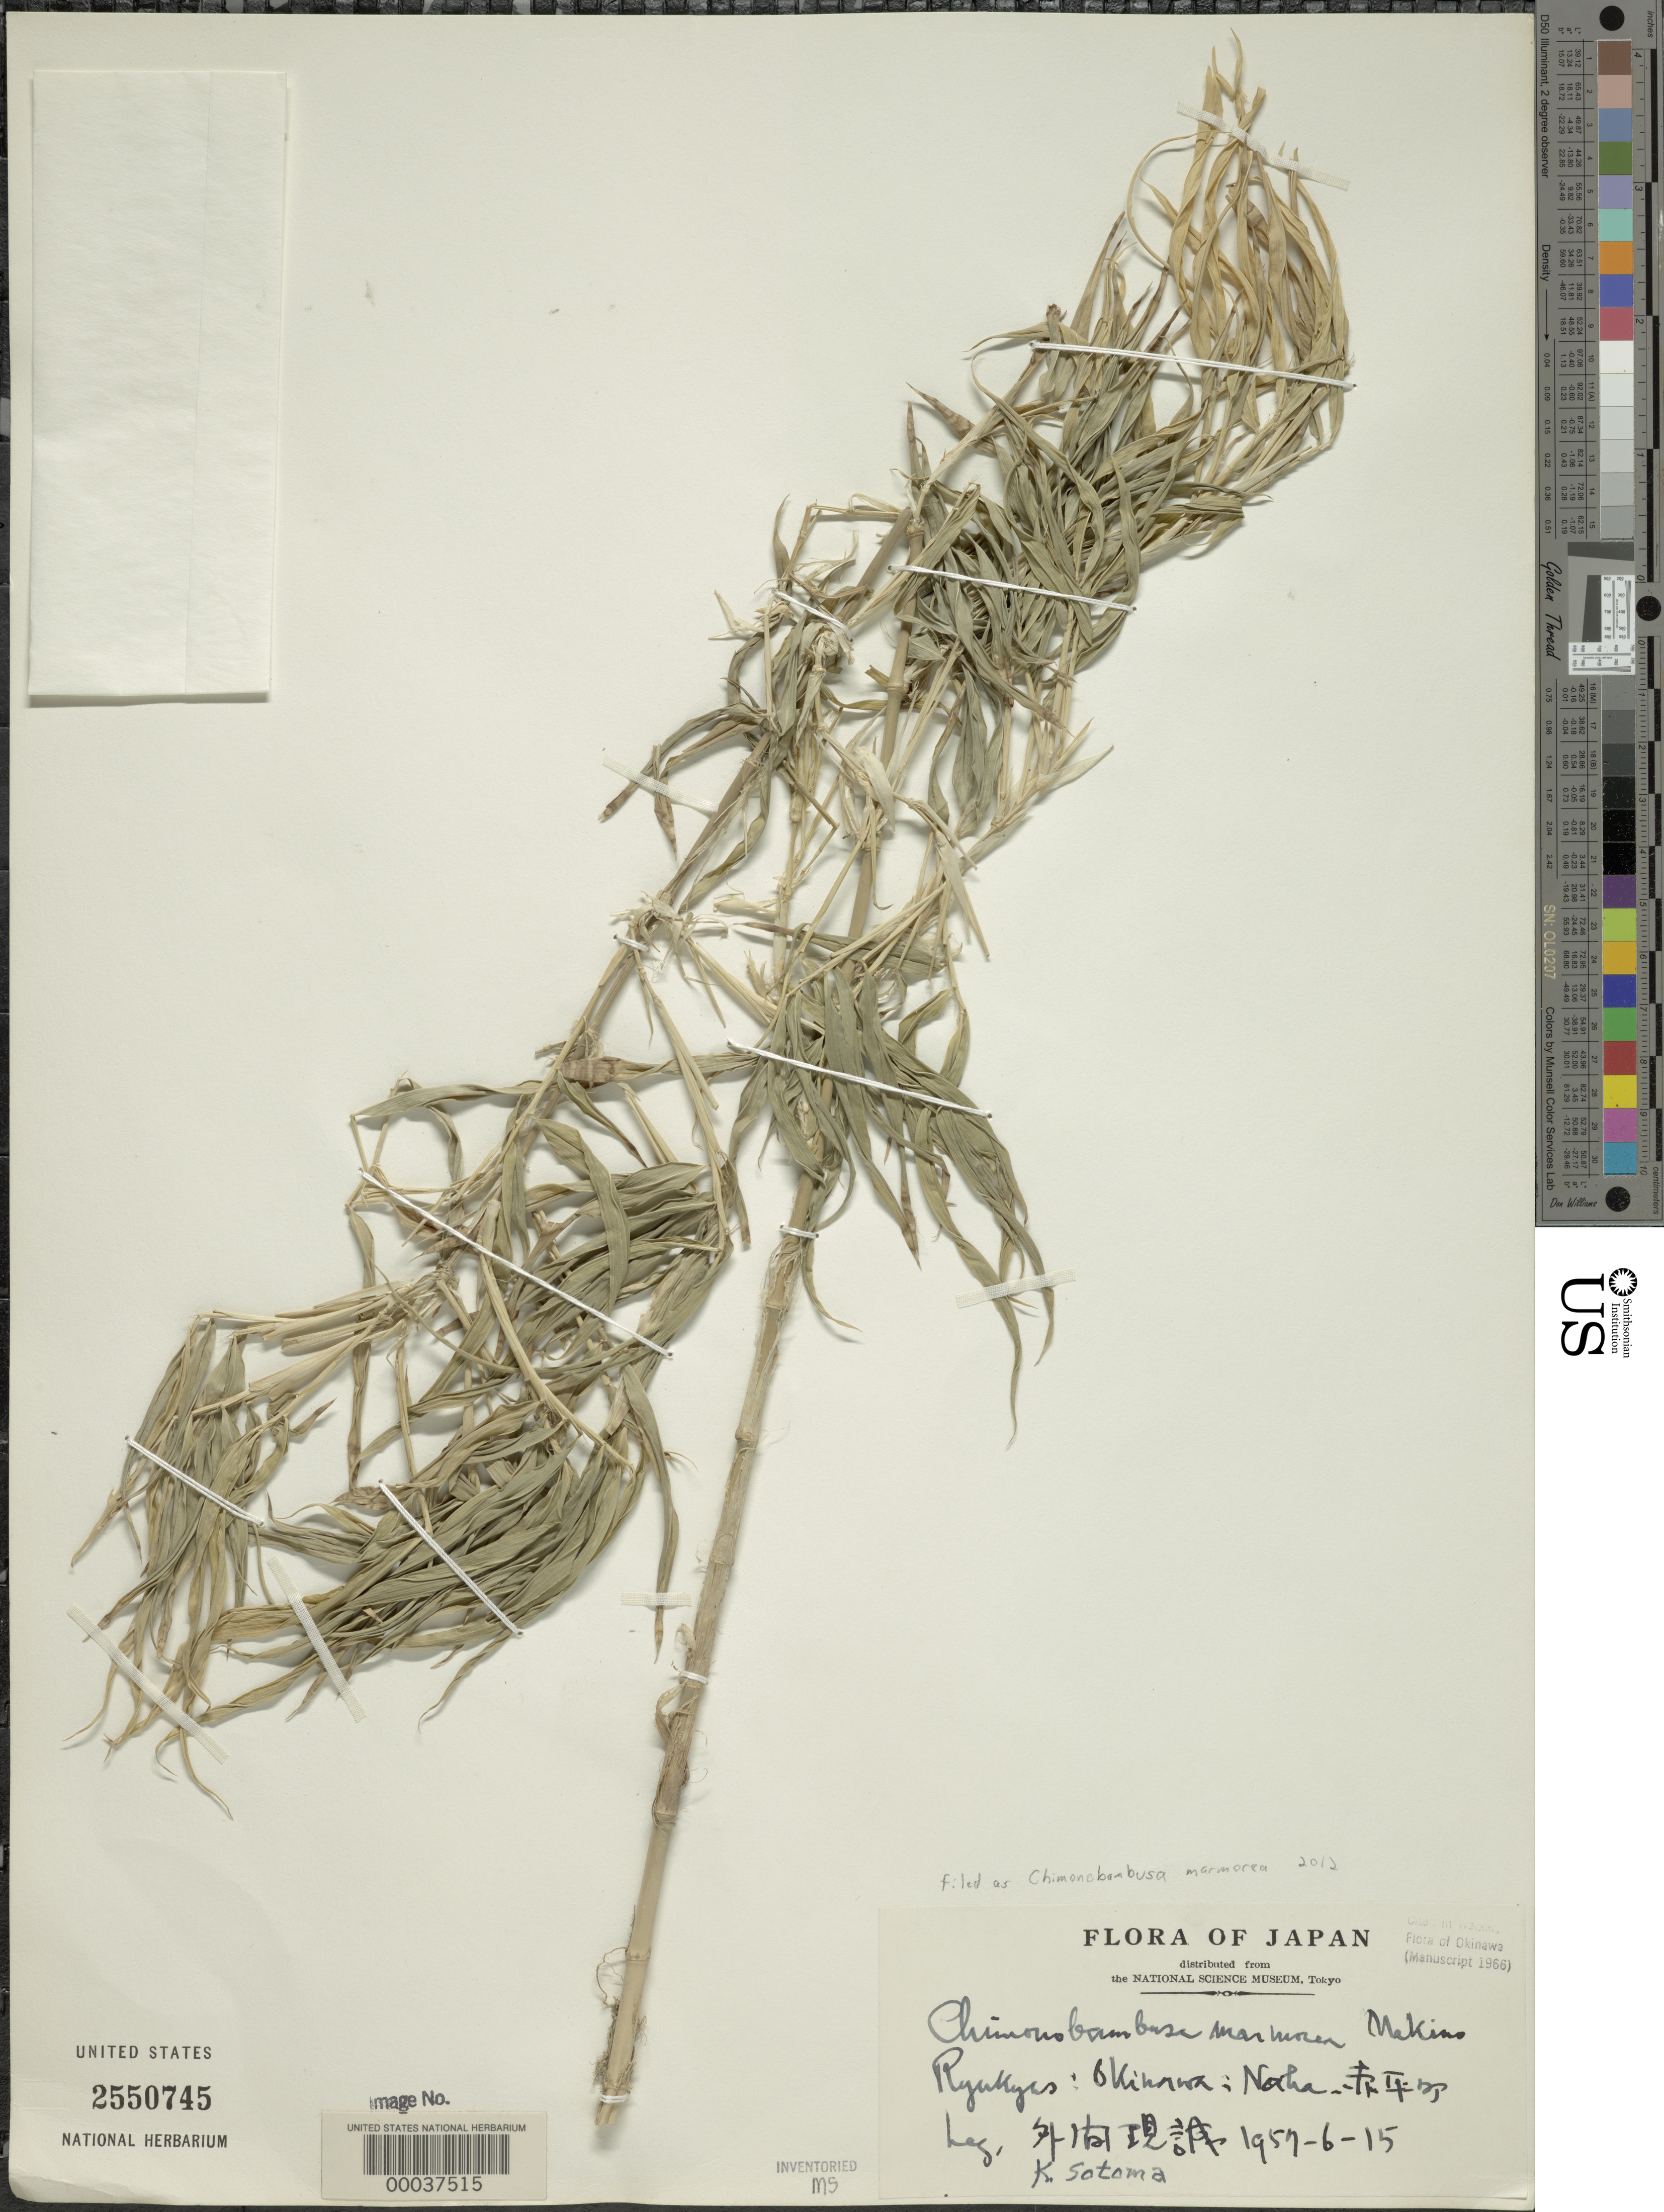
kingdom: Plantae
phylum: Tracheophyta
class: Liliopsida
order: Poales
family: Poaceae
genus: Chimonobambusa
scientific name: Chimonobambusa marmorea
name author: Makino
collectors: K. Sotoma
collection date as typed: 15 Jun 1957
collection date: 1957-06-15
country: Japan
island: Honshu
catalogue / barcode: US 2550745